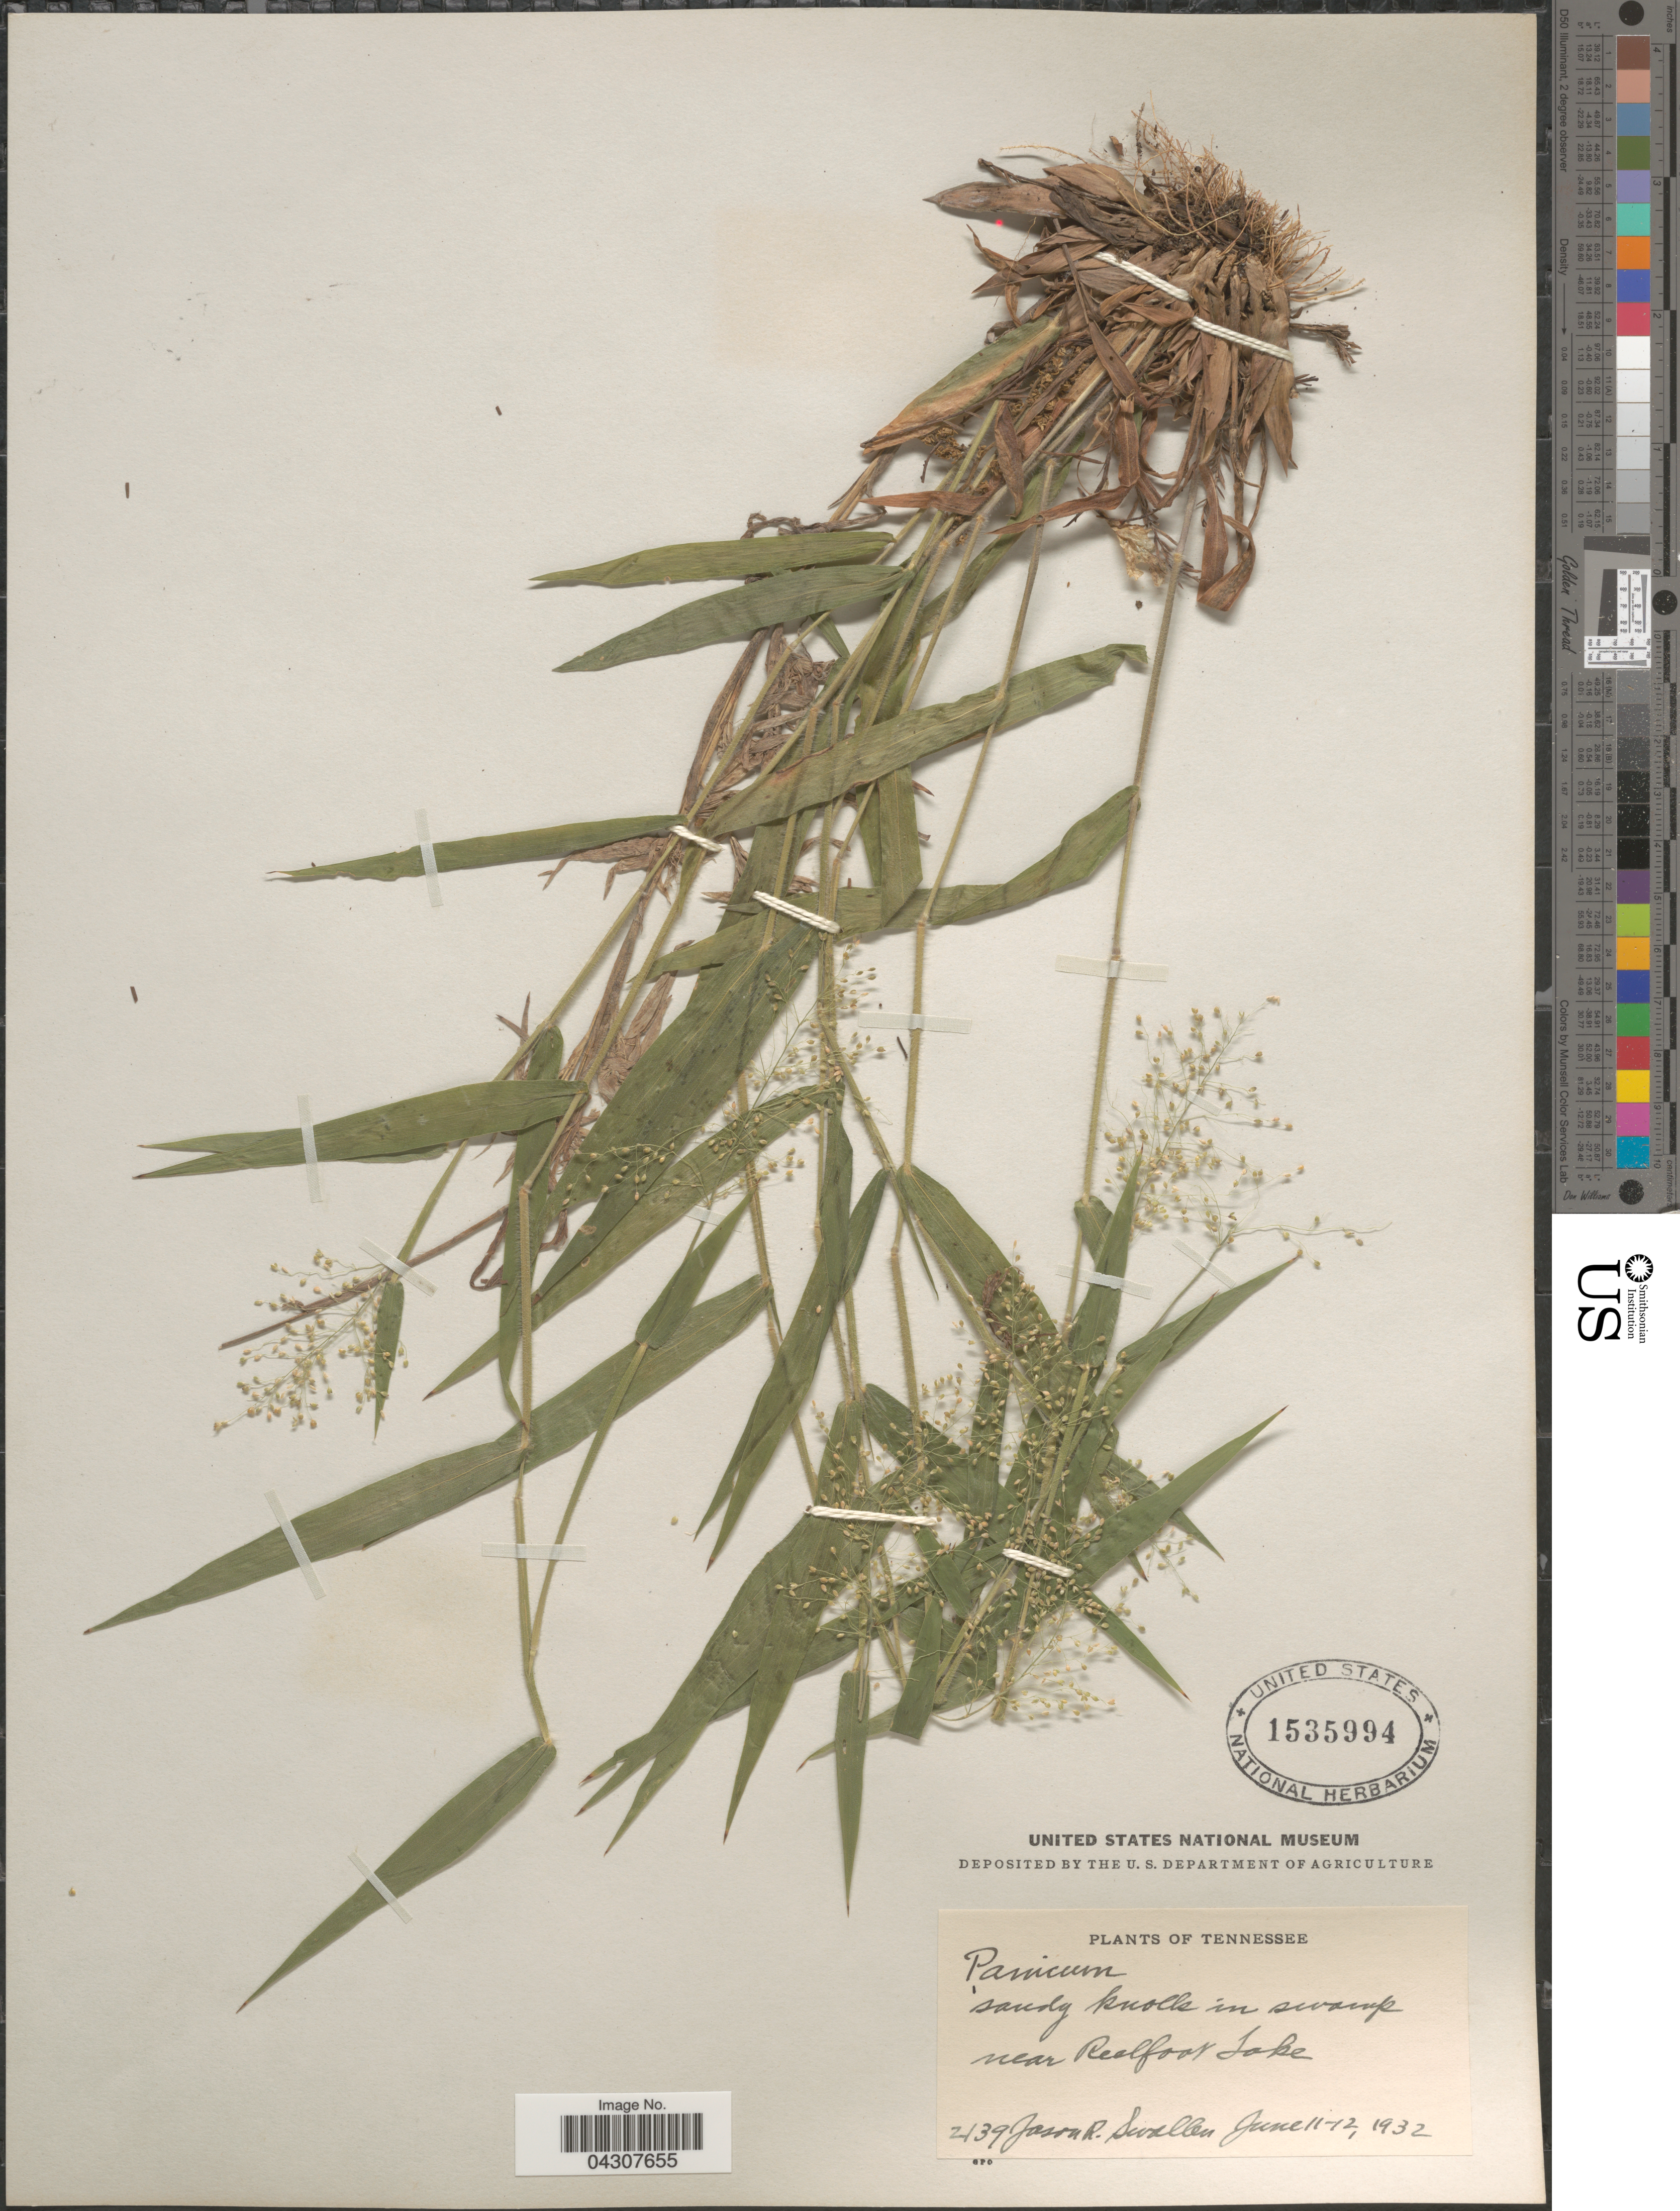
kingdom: Plantae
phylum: Tracheophyta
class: Liliopsida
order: Poales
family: Poaceae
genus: Dichanthelium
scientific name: Dichanthelium acuminatum var. acuminatum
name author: (Sw.) Gould & C.A. Clark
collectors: J. R. Swallen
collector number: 2139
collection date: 1932-06-11/1932-06-12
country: United States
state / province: Tennessee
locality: Sandy knolls in swamp near Reelfoot Lake.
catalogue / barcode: US 1535994